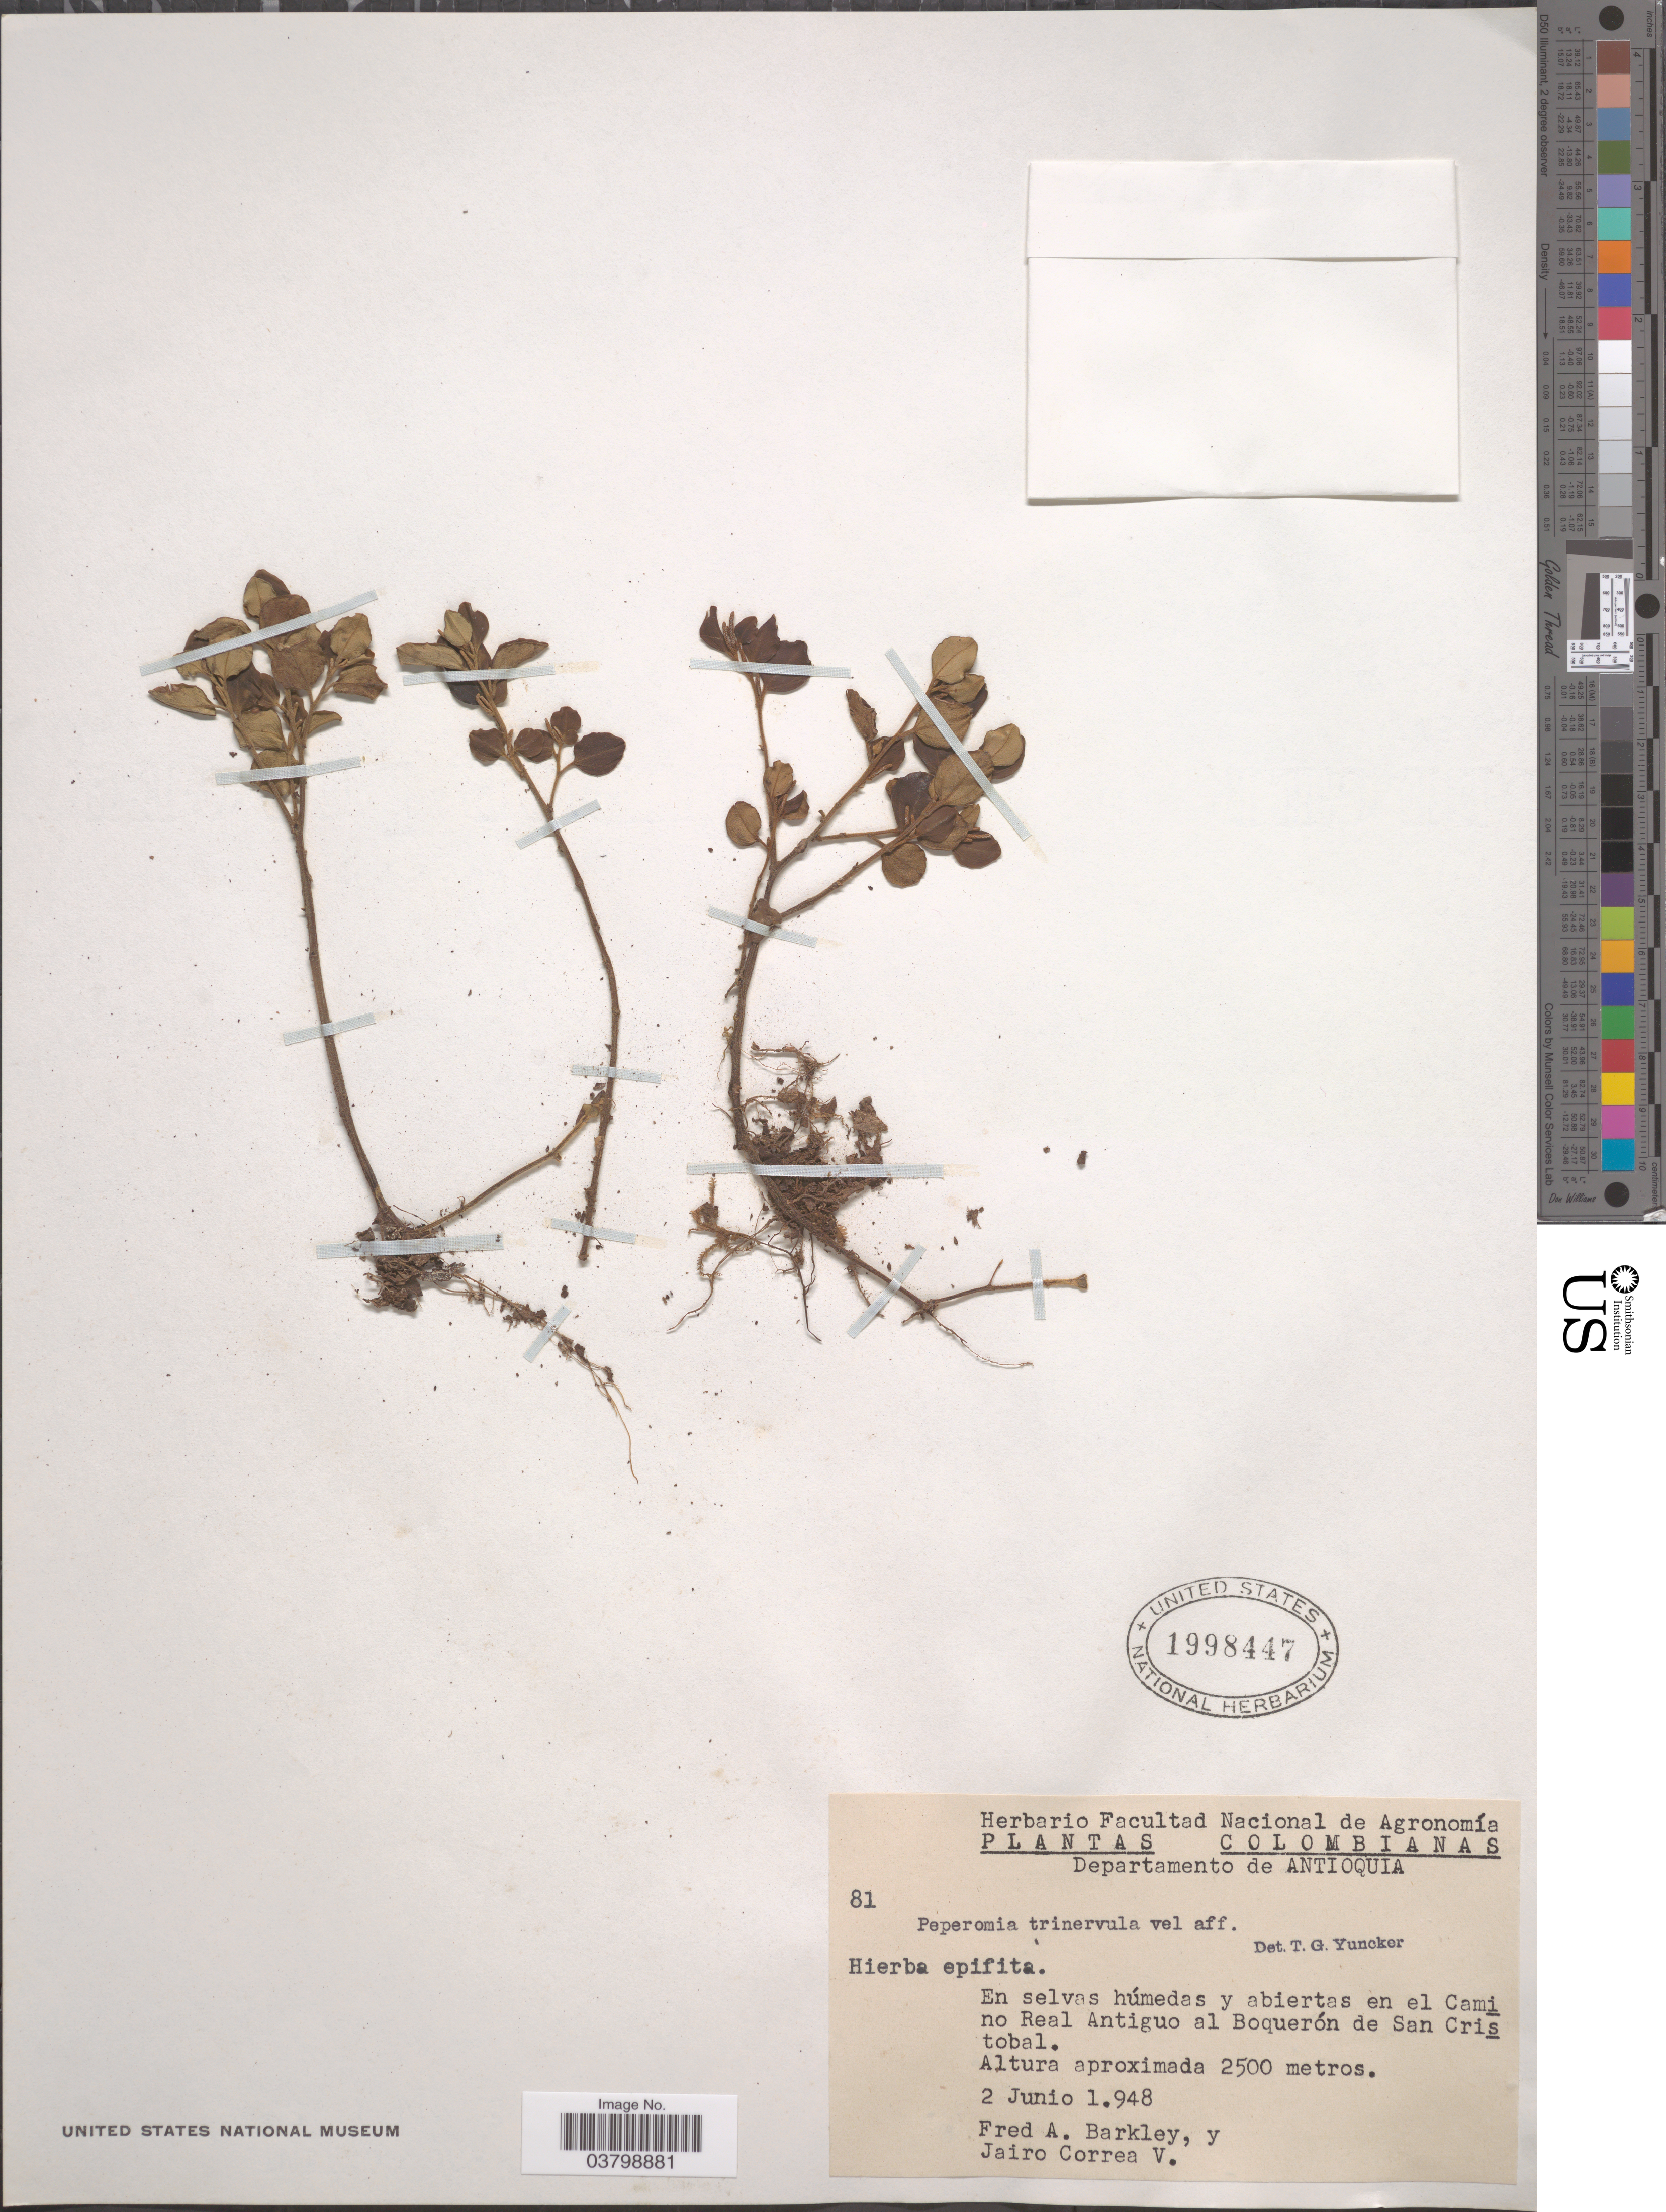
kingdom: Plantae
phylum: Tracheophyta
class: Magnoliopsida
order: Piperales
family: Piperaceae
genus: Peperomia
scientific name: Peperomia trinervula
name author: C. DC.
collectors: F. A. Barkley & J. Correa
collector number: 81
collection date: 1948-06-02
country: Colombia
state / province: Antioquia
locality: Departamento de Antioquia. En selvas húmedas y abiertas en el Camino Real Antiguo al Boquerón de San Cristobal.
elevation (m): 2500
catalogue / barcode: US 1998447